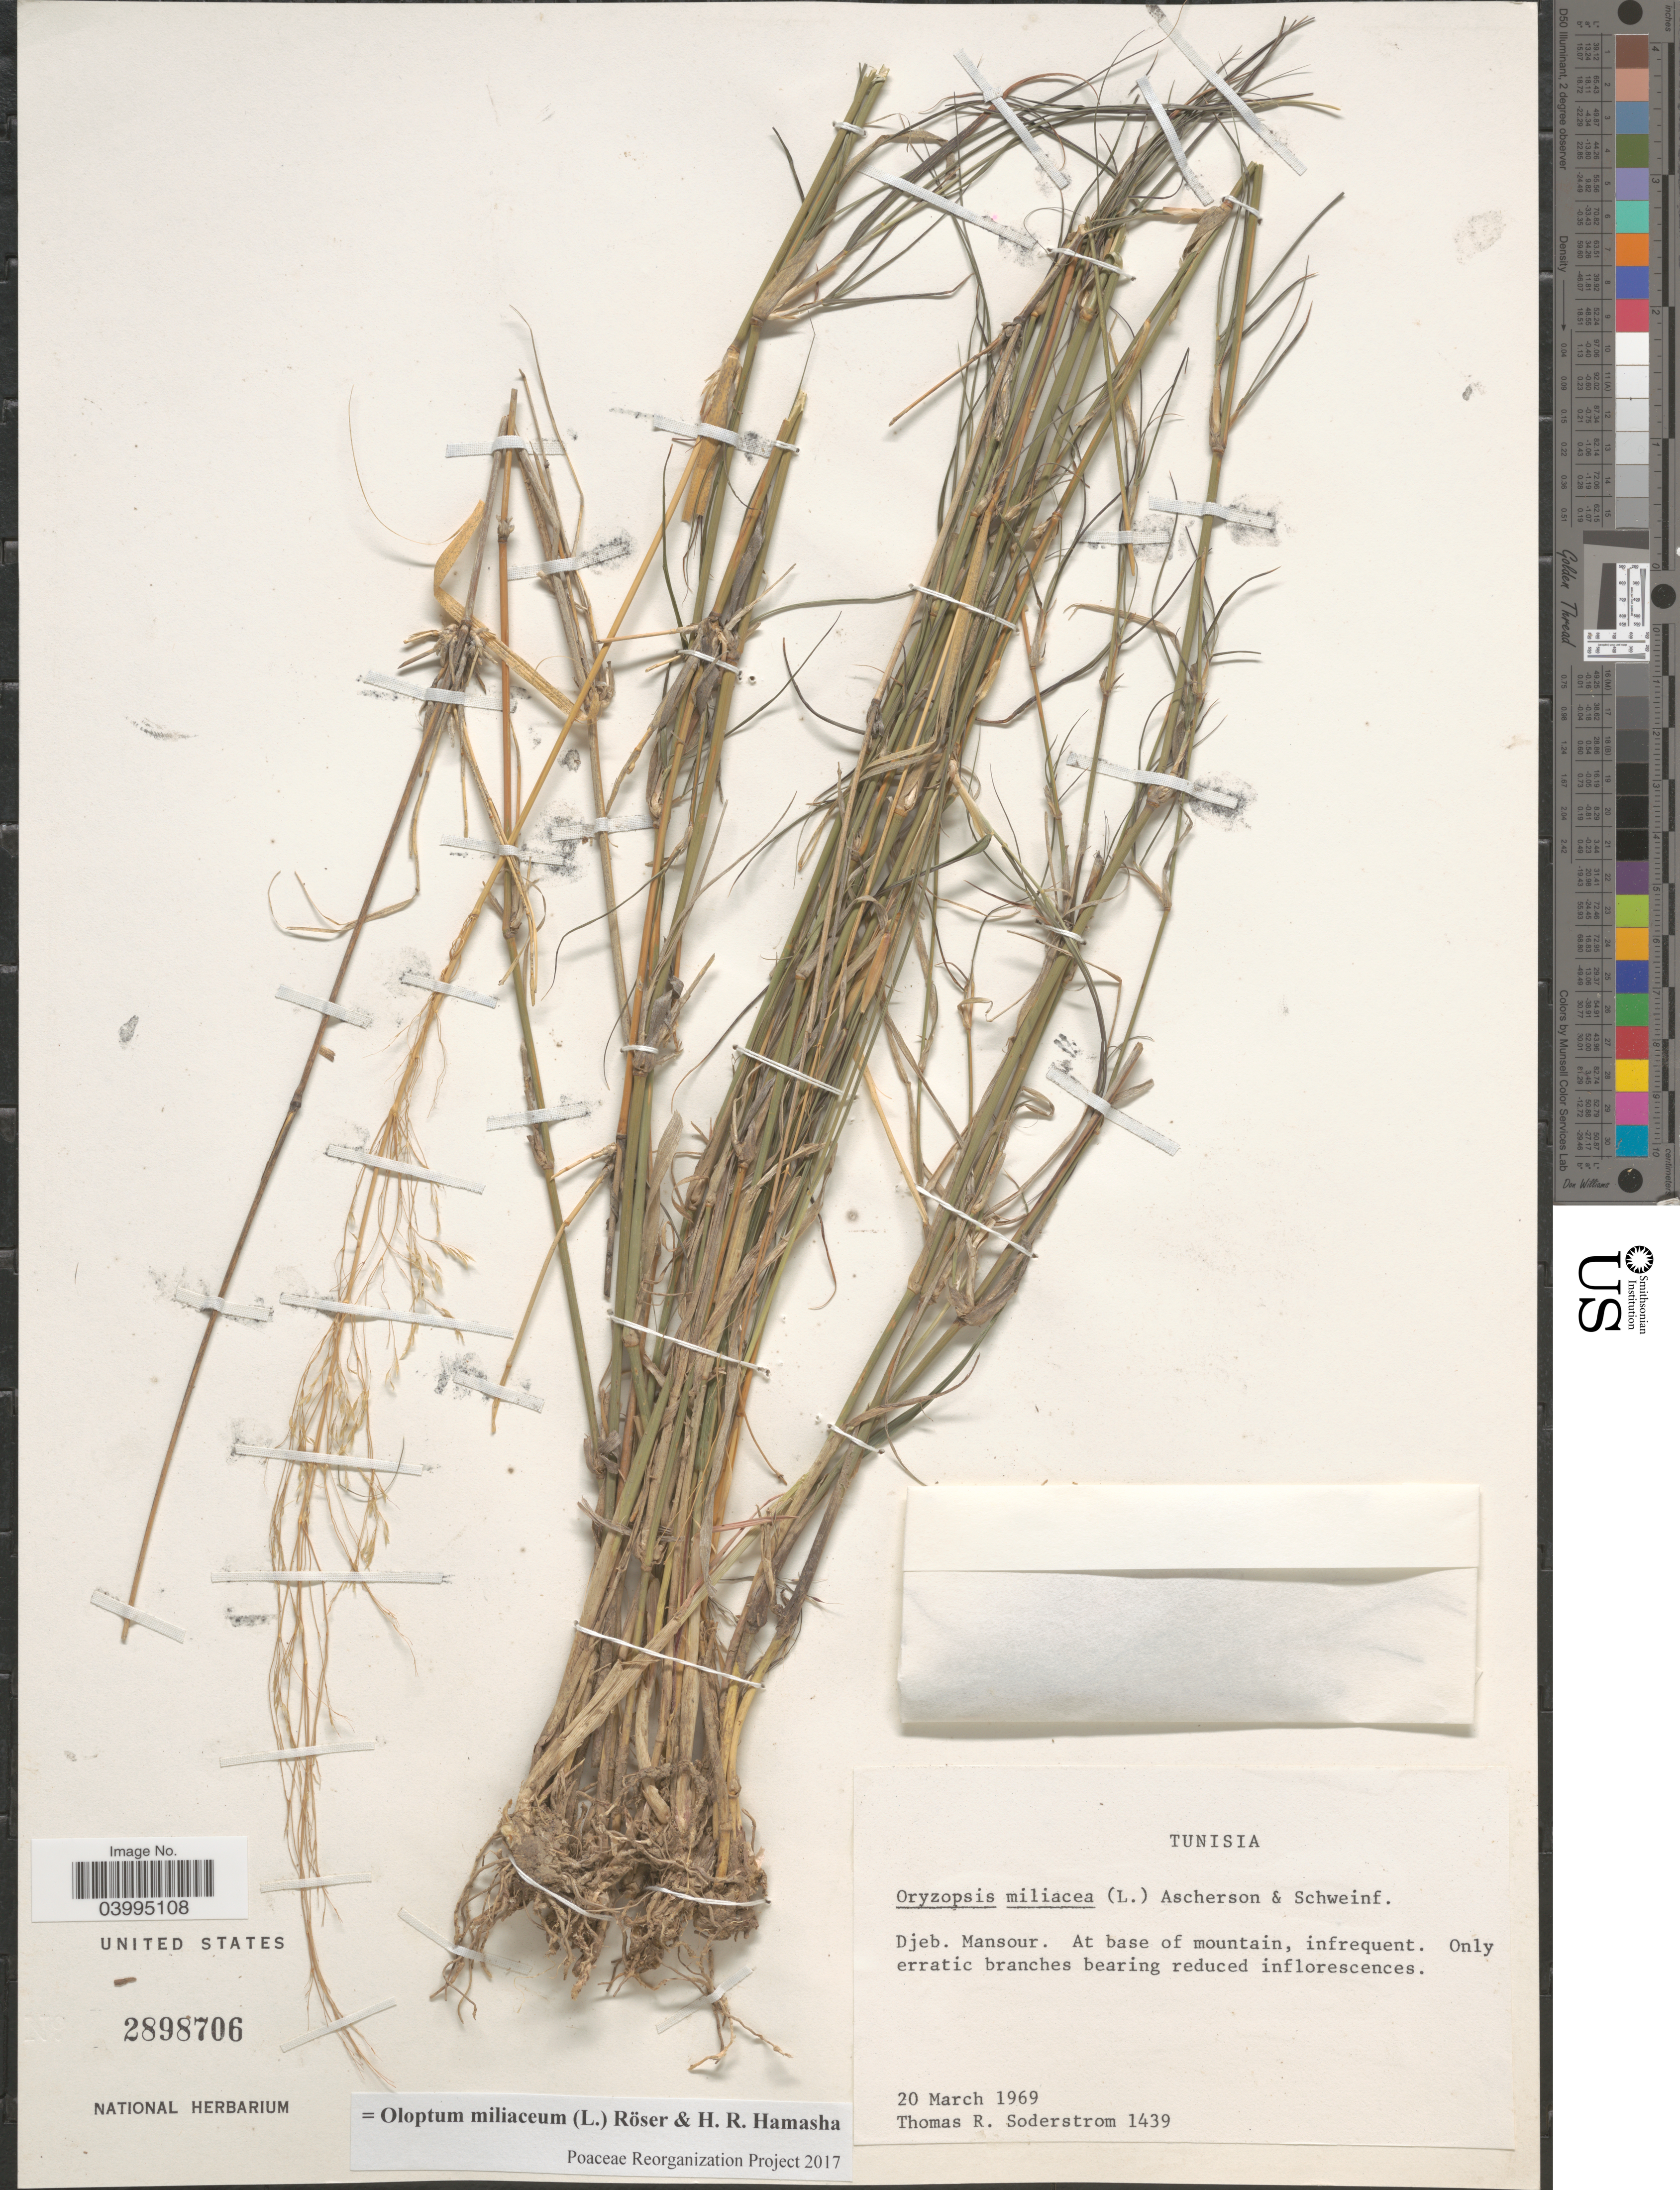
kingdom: Plantae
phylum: Tracheophyta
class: Liliopsida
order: Poales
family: Poaceae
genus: Oloptum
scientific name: Oloptum miliaceum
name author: Röser & H. R. Hamasha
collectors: T. R. Soderstrom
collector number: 1439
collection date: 1969-03-20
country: Tunisia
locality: Djeb. Mansour. At base of mountain.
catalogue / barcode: US 2898706